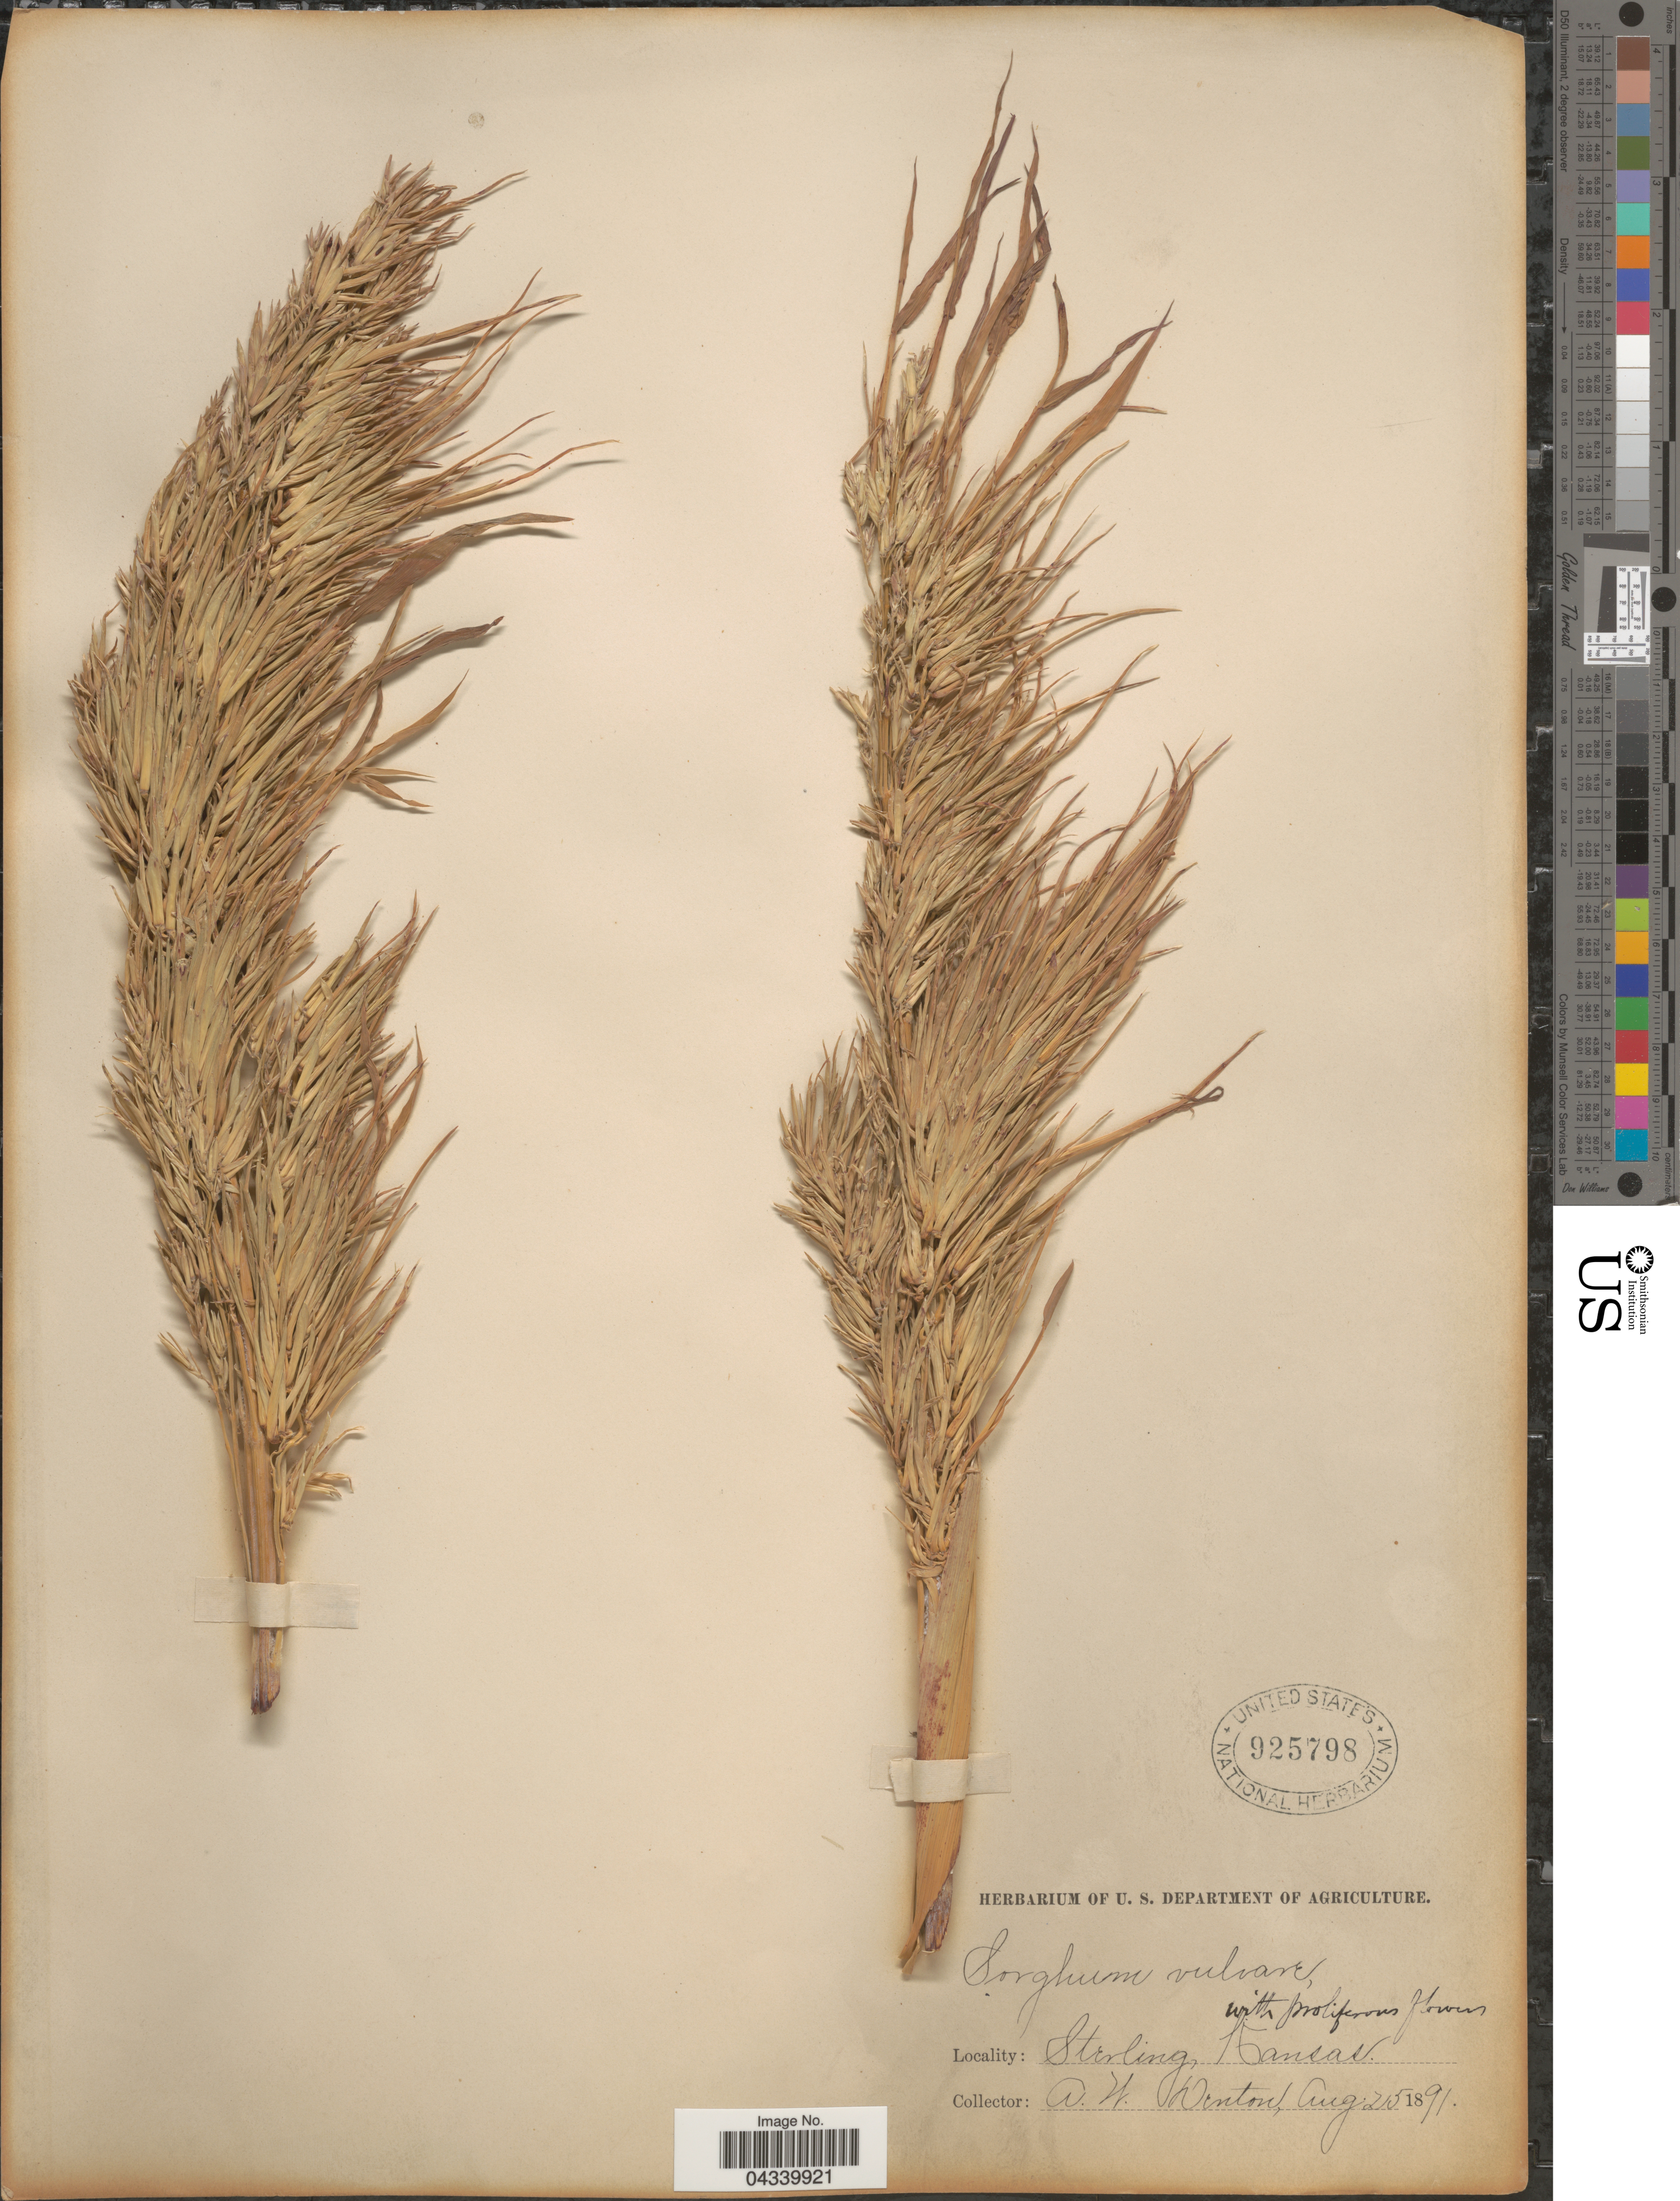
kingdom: Plantae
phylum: Tracheophyta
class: Liliopsida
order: Poales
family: Poaceae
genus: Sorghum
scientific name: Sorghum bicolor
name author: (L.) Moench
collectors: A. Denton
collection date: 1891-08-25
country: United States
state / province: Kansas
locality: Sterling.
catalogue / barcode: US 925798